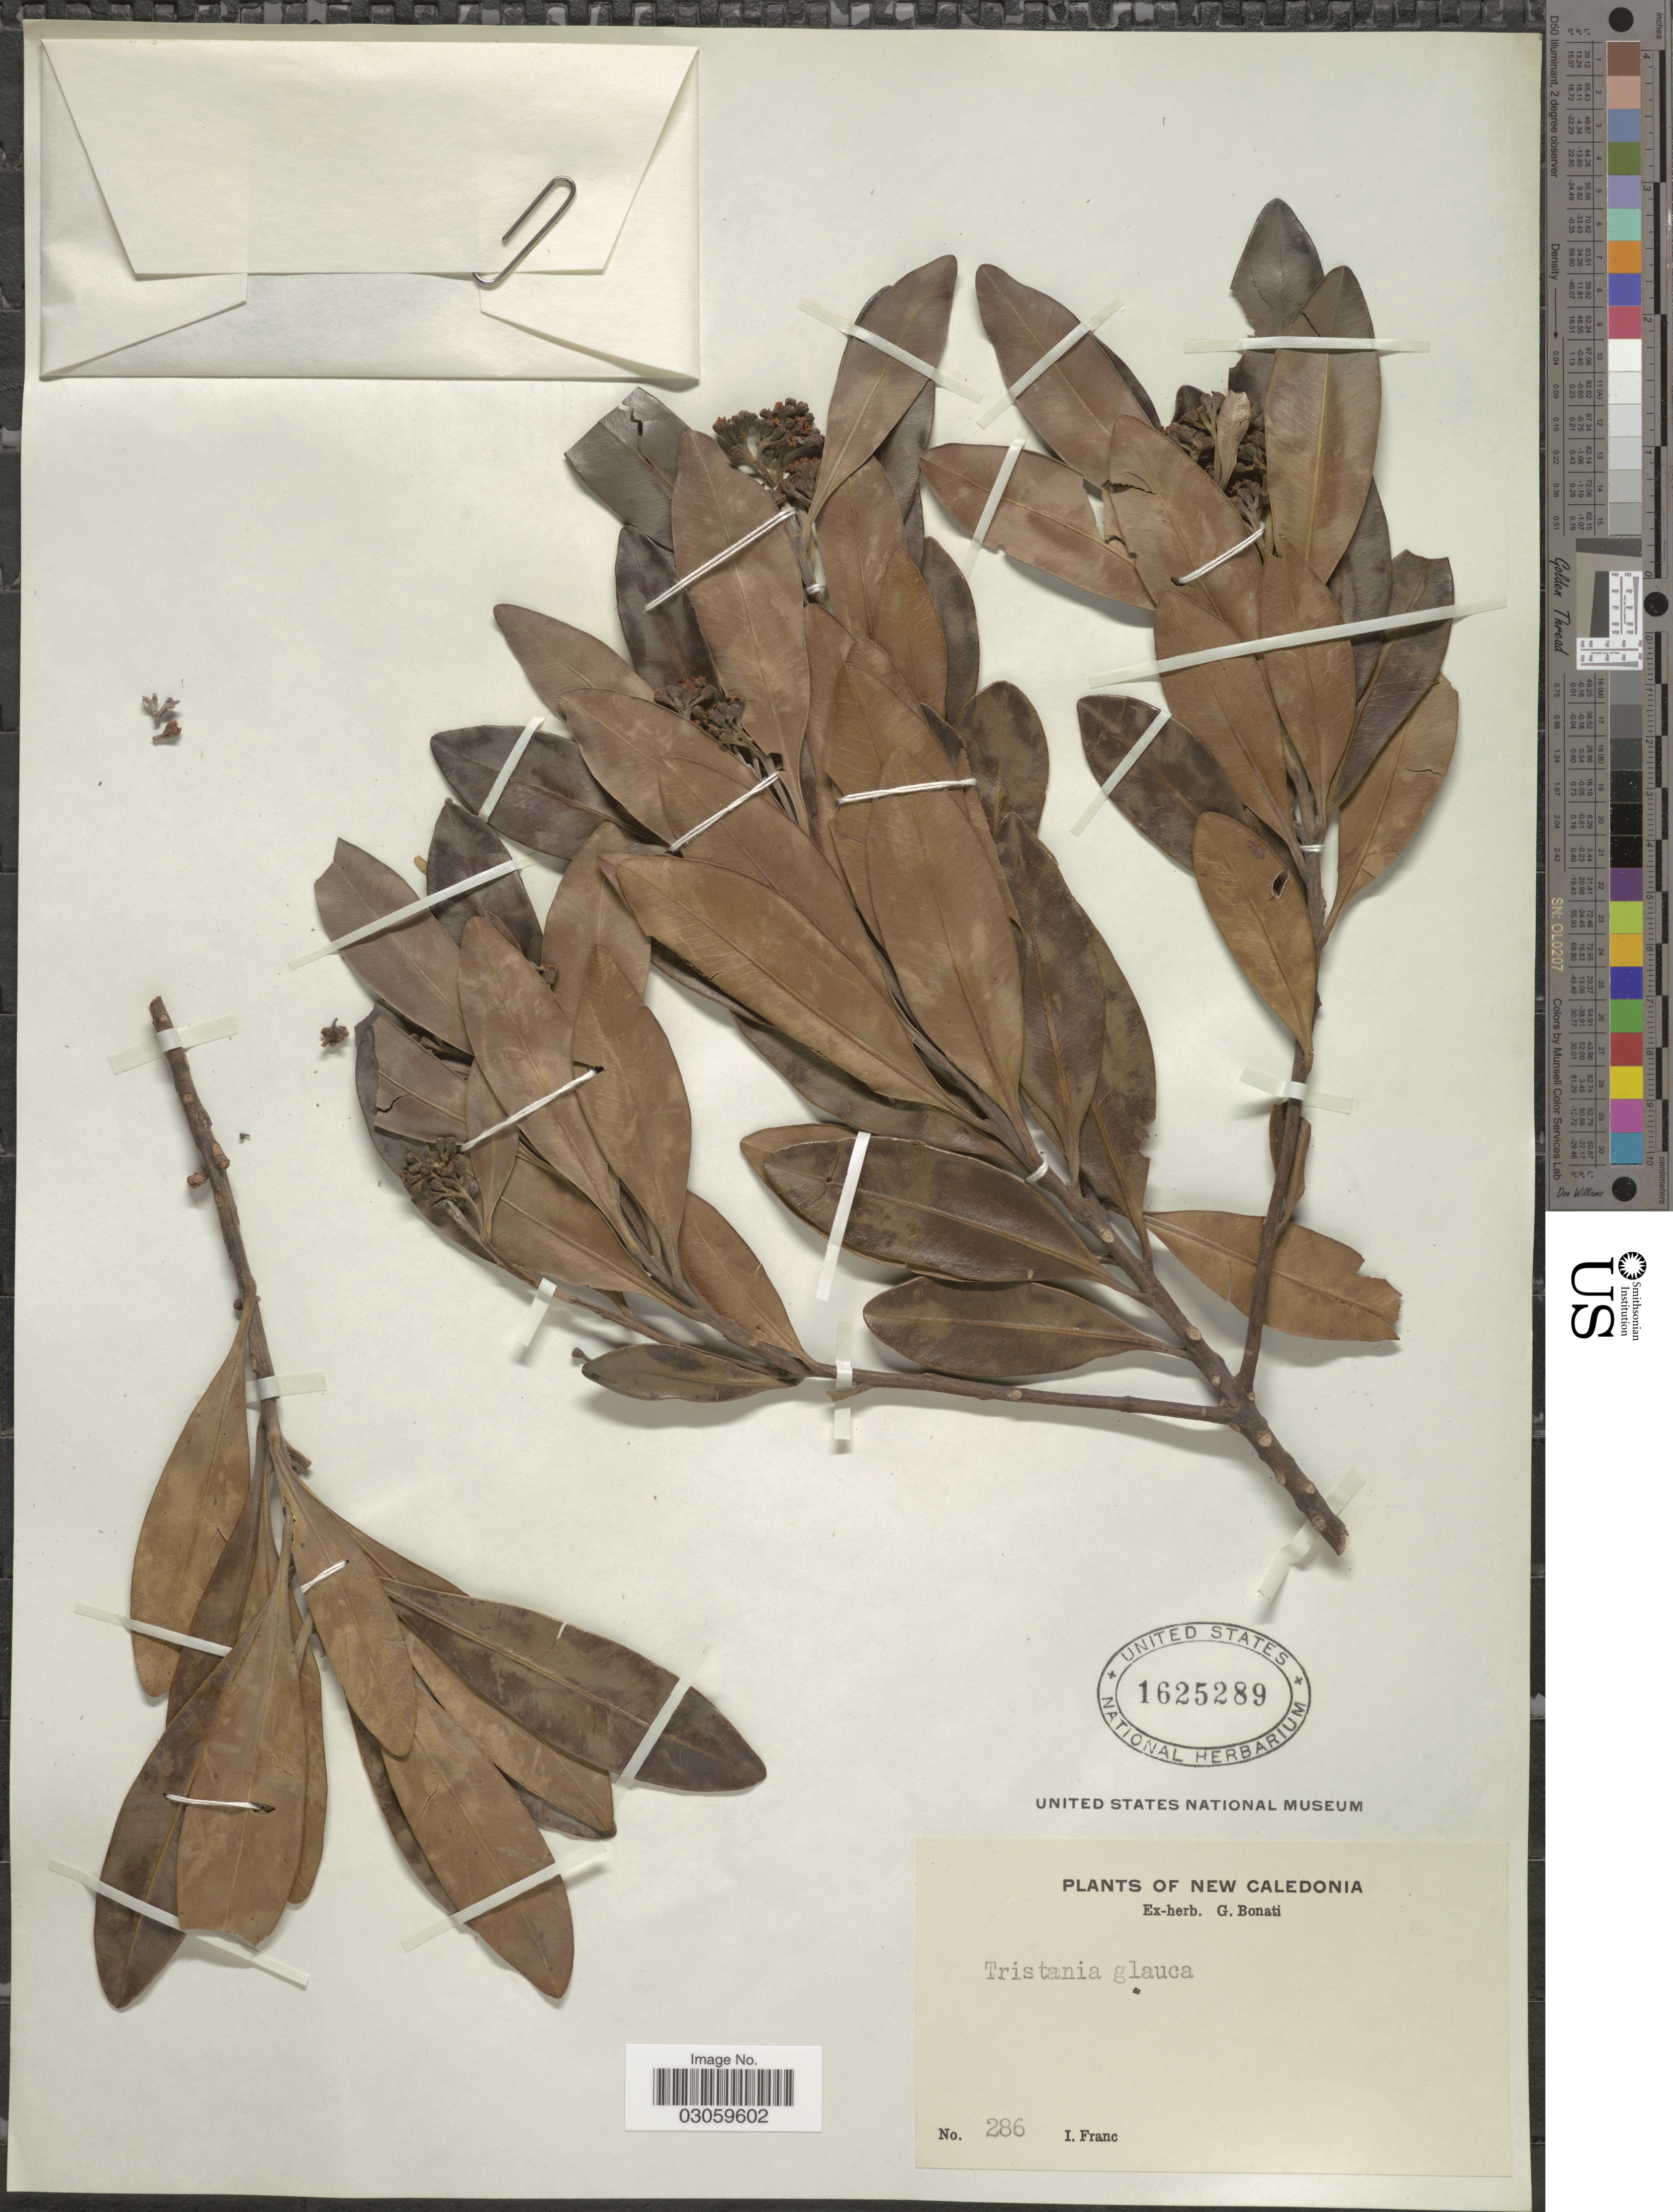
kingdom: Plantae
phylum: Tracheophyta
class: Magnoliopsida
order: Myrtales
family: Myrtaceae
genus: Tristaniopsis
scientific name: Tristaniopsis glauca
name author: Brongn. & Gris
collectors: I. Franc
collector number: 286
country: New Caledonia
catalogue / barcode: US 1625289